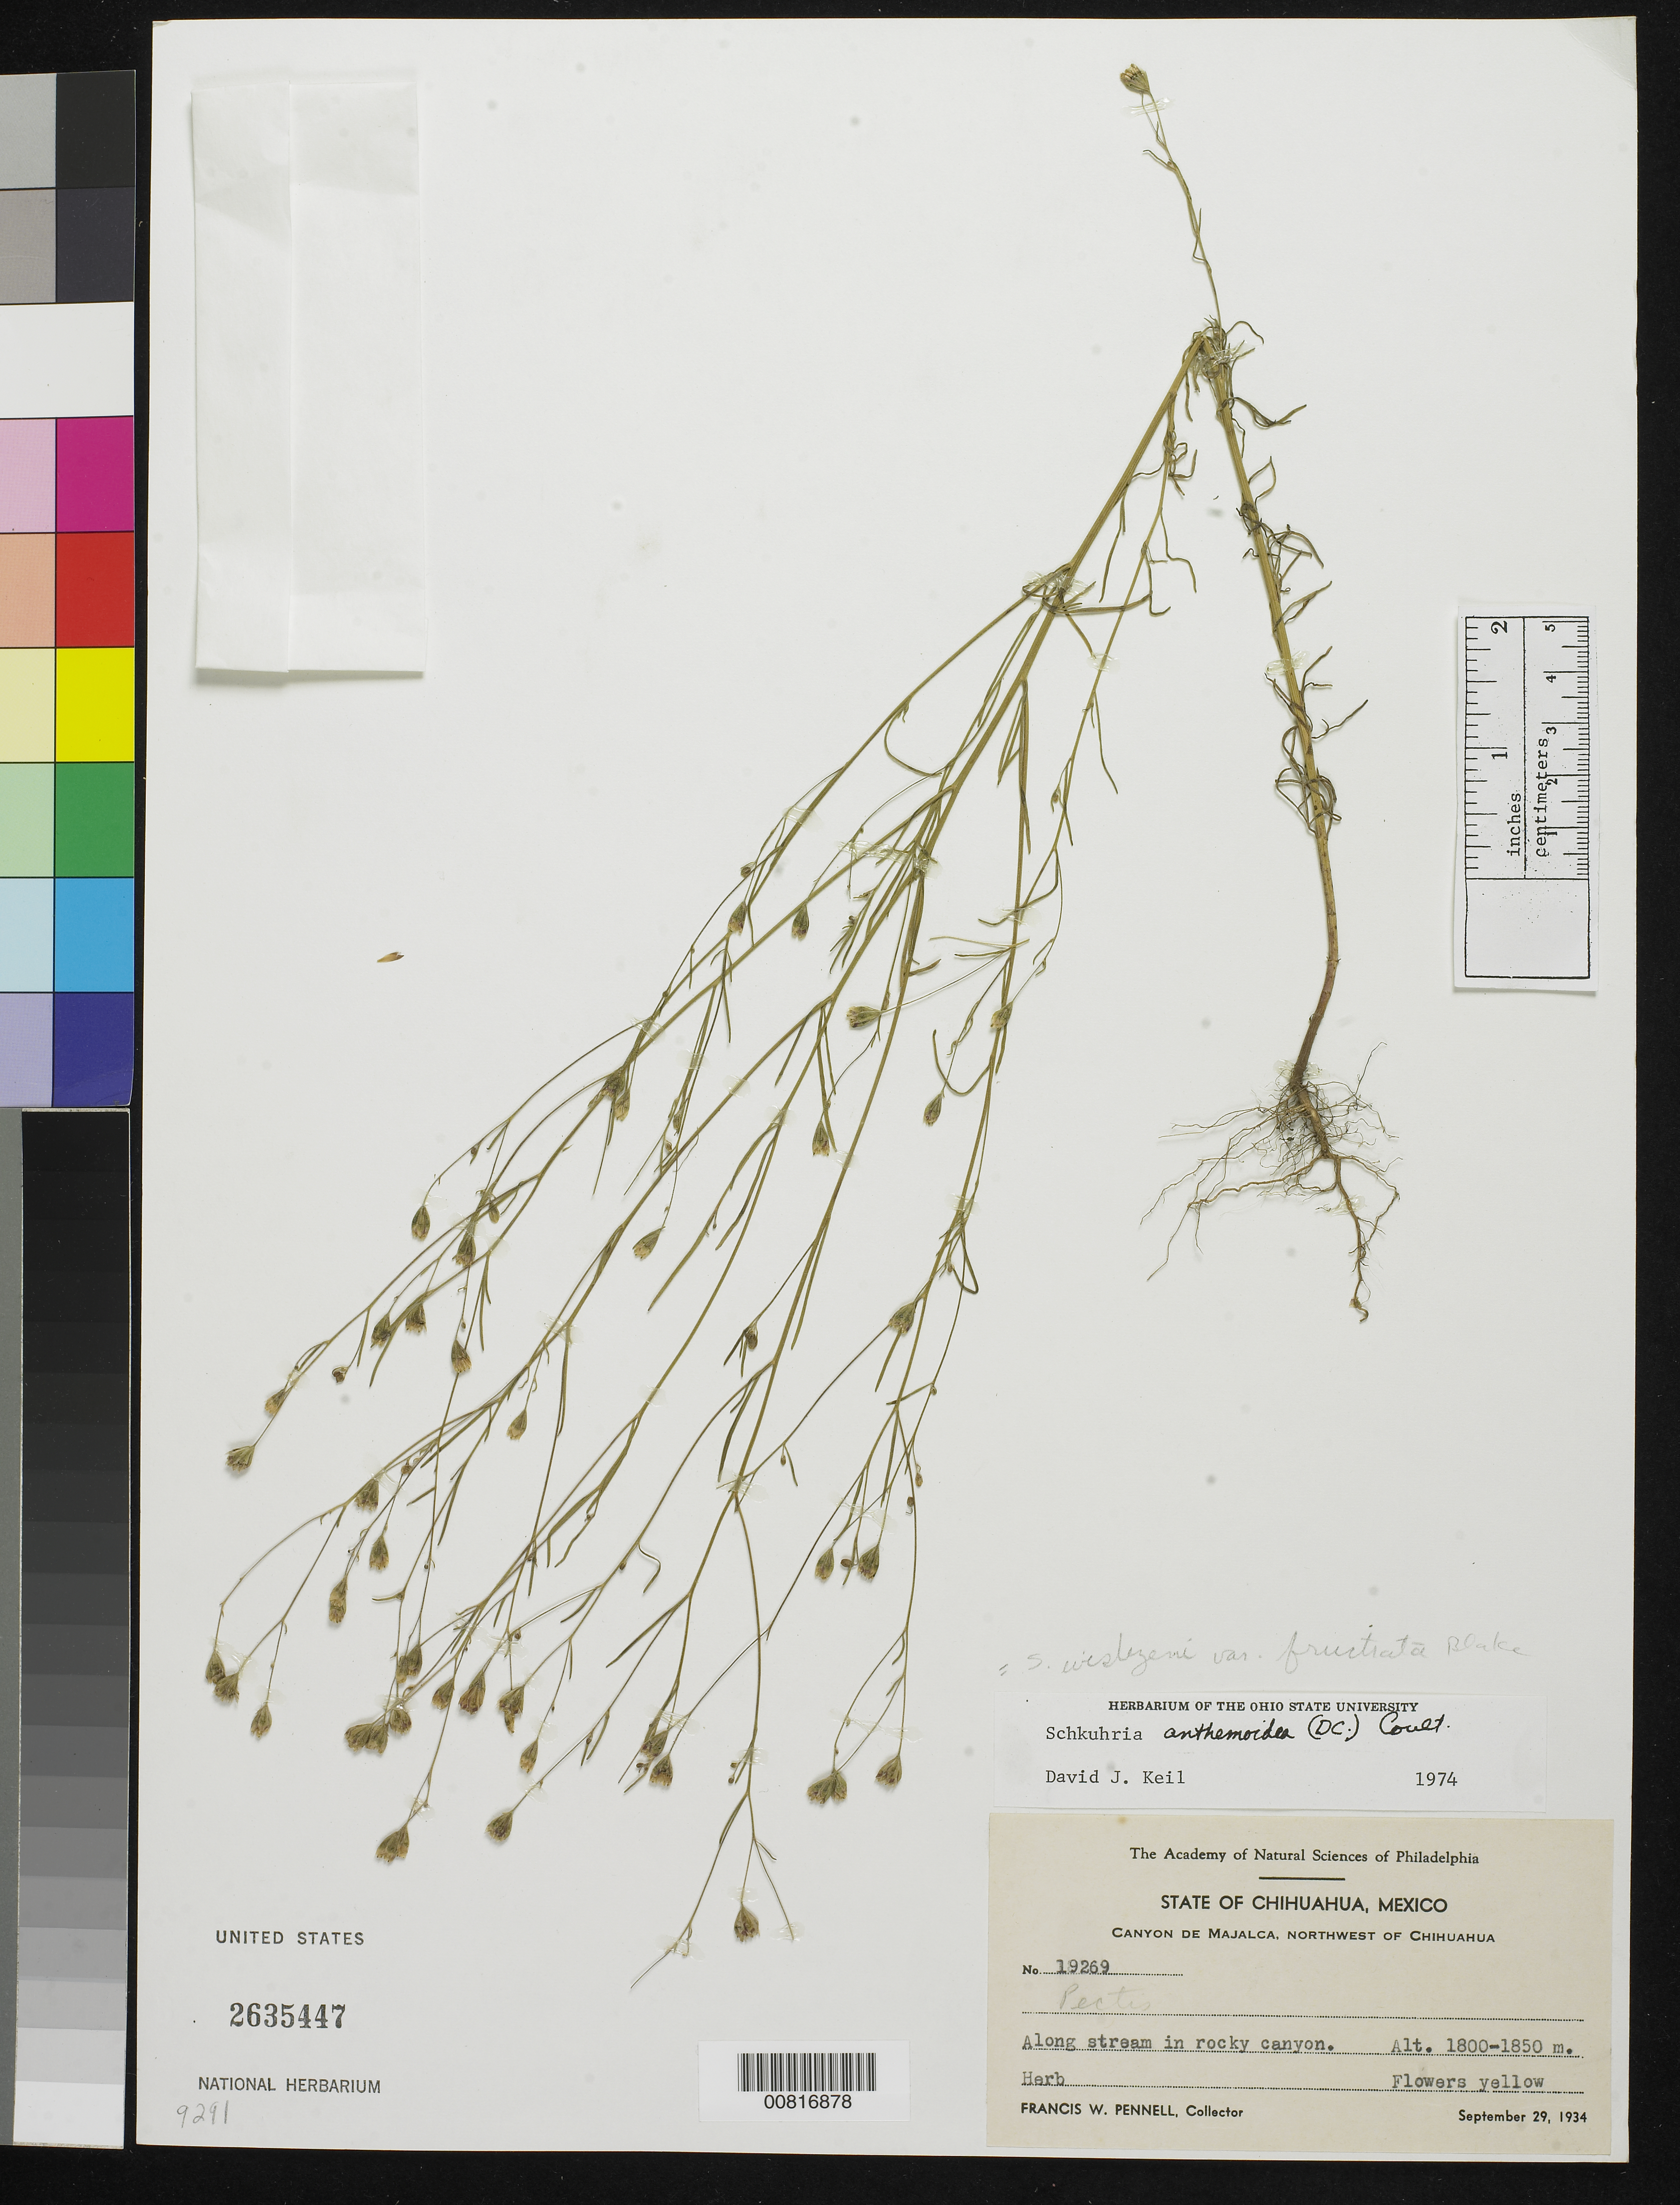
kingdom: Plantae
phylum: Tracheophyta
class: Magnoliopsida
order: Asterales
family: Asteraceae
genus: Schkuhria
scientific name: Schkuhria wislizeni var. frustrata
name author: S.F. Blake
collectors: F. W. Pennell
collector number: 19269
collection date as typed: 29 Sep 1934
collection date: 1934-09-29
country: Mexico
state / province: Chihuahua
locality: Canyon de Majalca, northwest of Chihuahua.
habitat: Along stream in rocky canyon.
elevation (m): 1850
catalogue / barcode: US 2635447